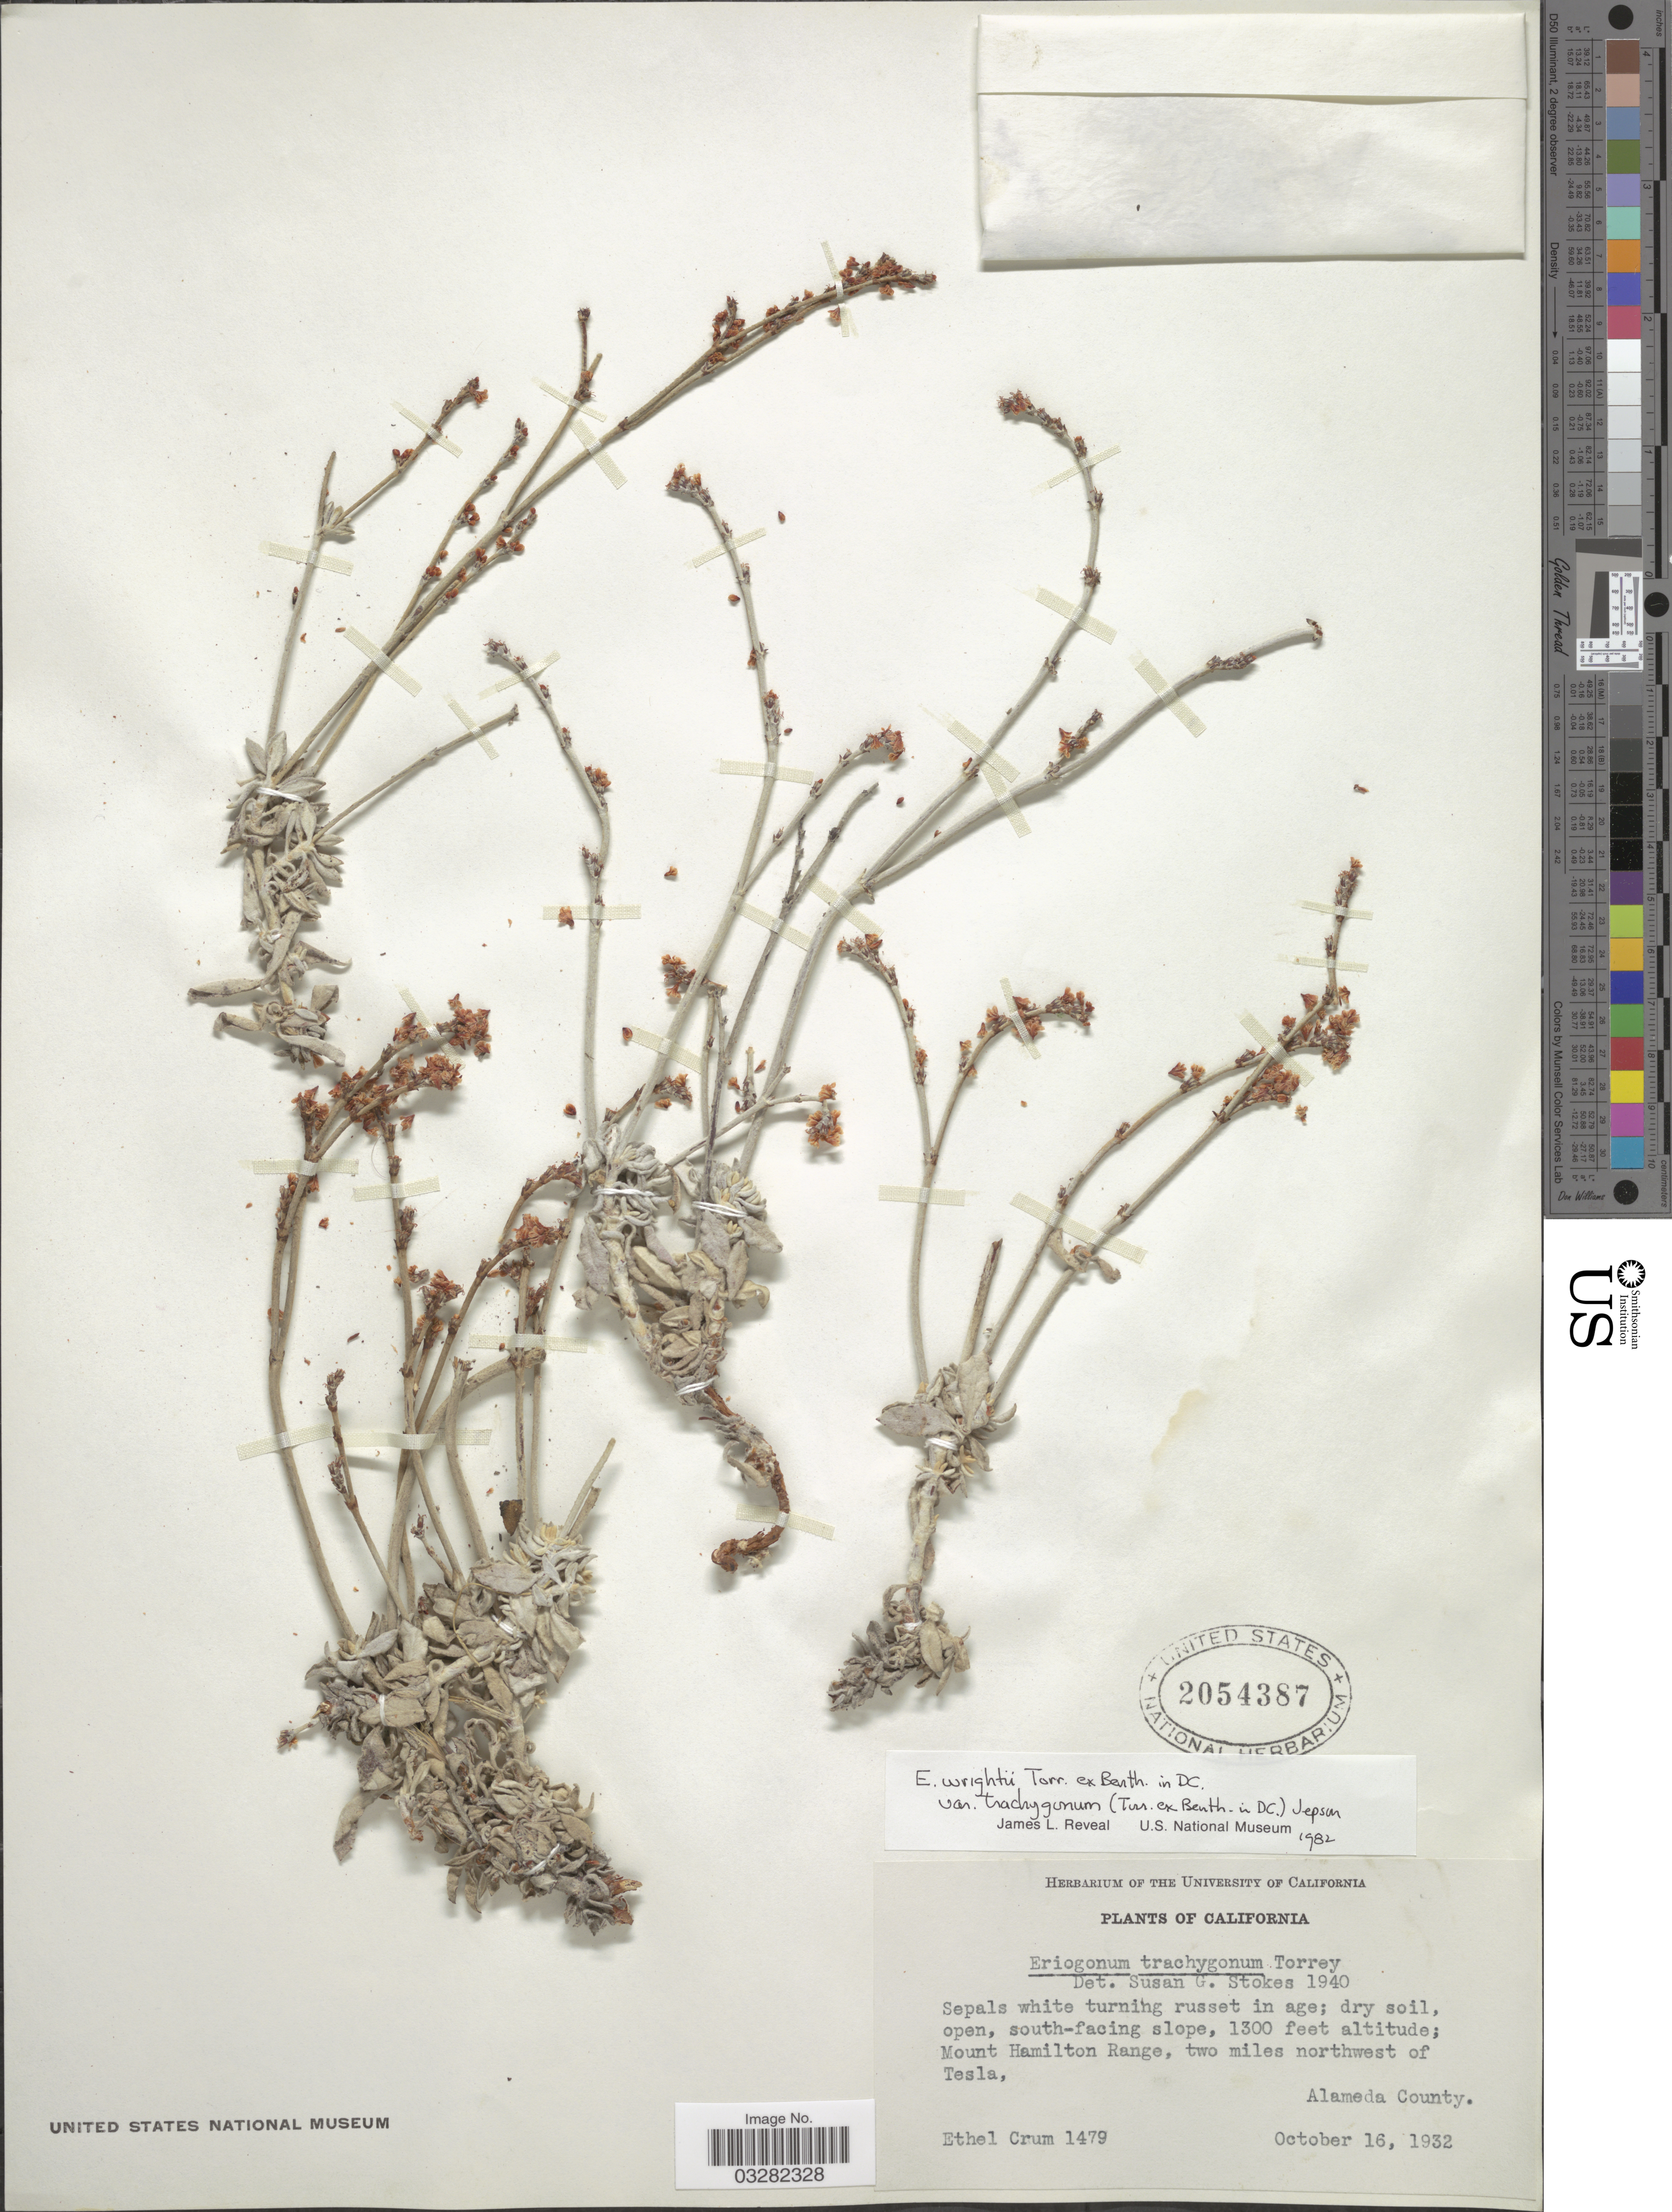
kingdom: Plantae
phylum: Tracheophyta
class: Magnoliopsida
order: Caryophyllales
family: Polygonaceae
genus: Eriogonum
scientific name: Eriogonum wrightii var. trachygonum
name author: (Torr. ex Benth.) Jeps.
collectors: E. K. Crum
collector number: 1479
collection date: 1932-10-16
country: United States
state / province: California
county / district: Alameda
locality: Mount Hamilton Range, two miles northwest of Tesla, Alameda County.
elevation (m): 396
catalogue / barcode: US 2054387